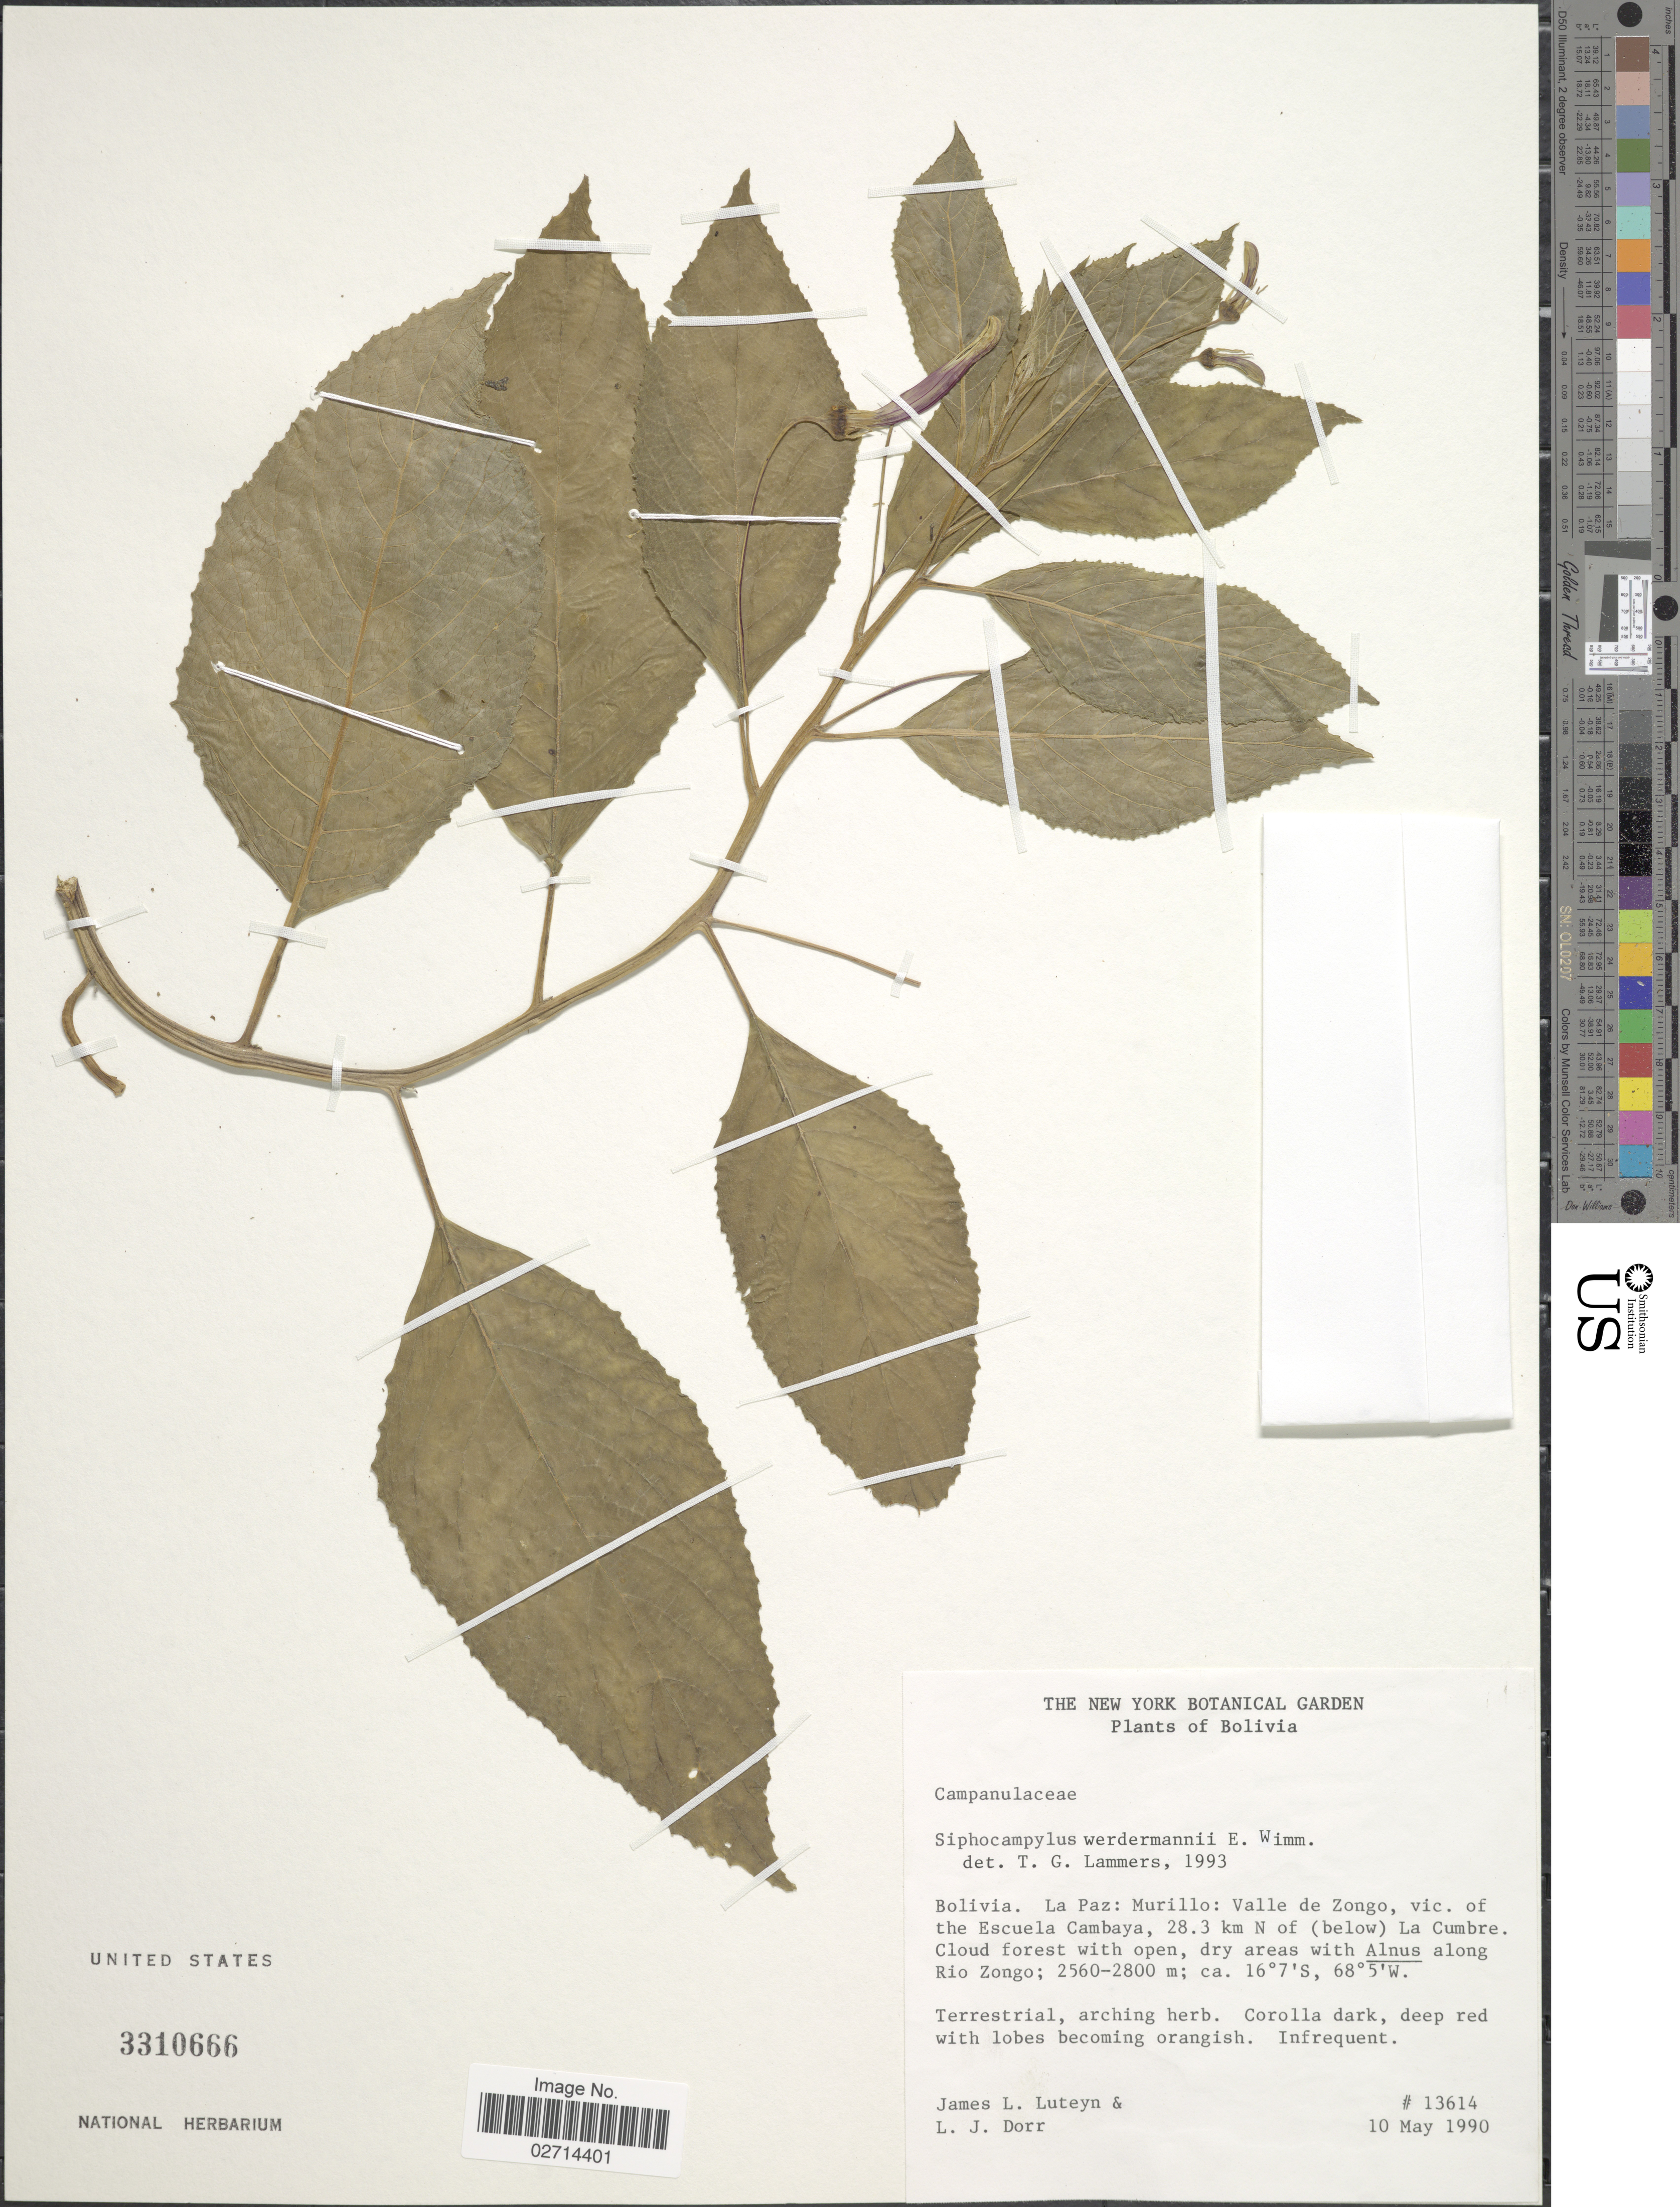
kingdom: Plantae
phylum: Tracheophyta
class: Magnoliopsida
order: Asterales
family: Campanulaceae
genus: Siphocampylus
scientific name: Siphocampylus werdermannii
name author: E. Wimm.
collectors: J. L. Luteyn & L. J. Dorr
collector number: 13614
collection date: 1990-05-10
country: Bolivia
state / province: La Paz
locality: Murillo: Valle de Zongo, vic. of the Escuela Cambaya, 28.3 km of (below) La Cumbre, Cloud forest with open, along Rio Zongo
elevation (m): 2560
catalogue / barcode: US 3310666